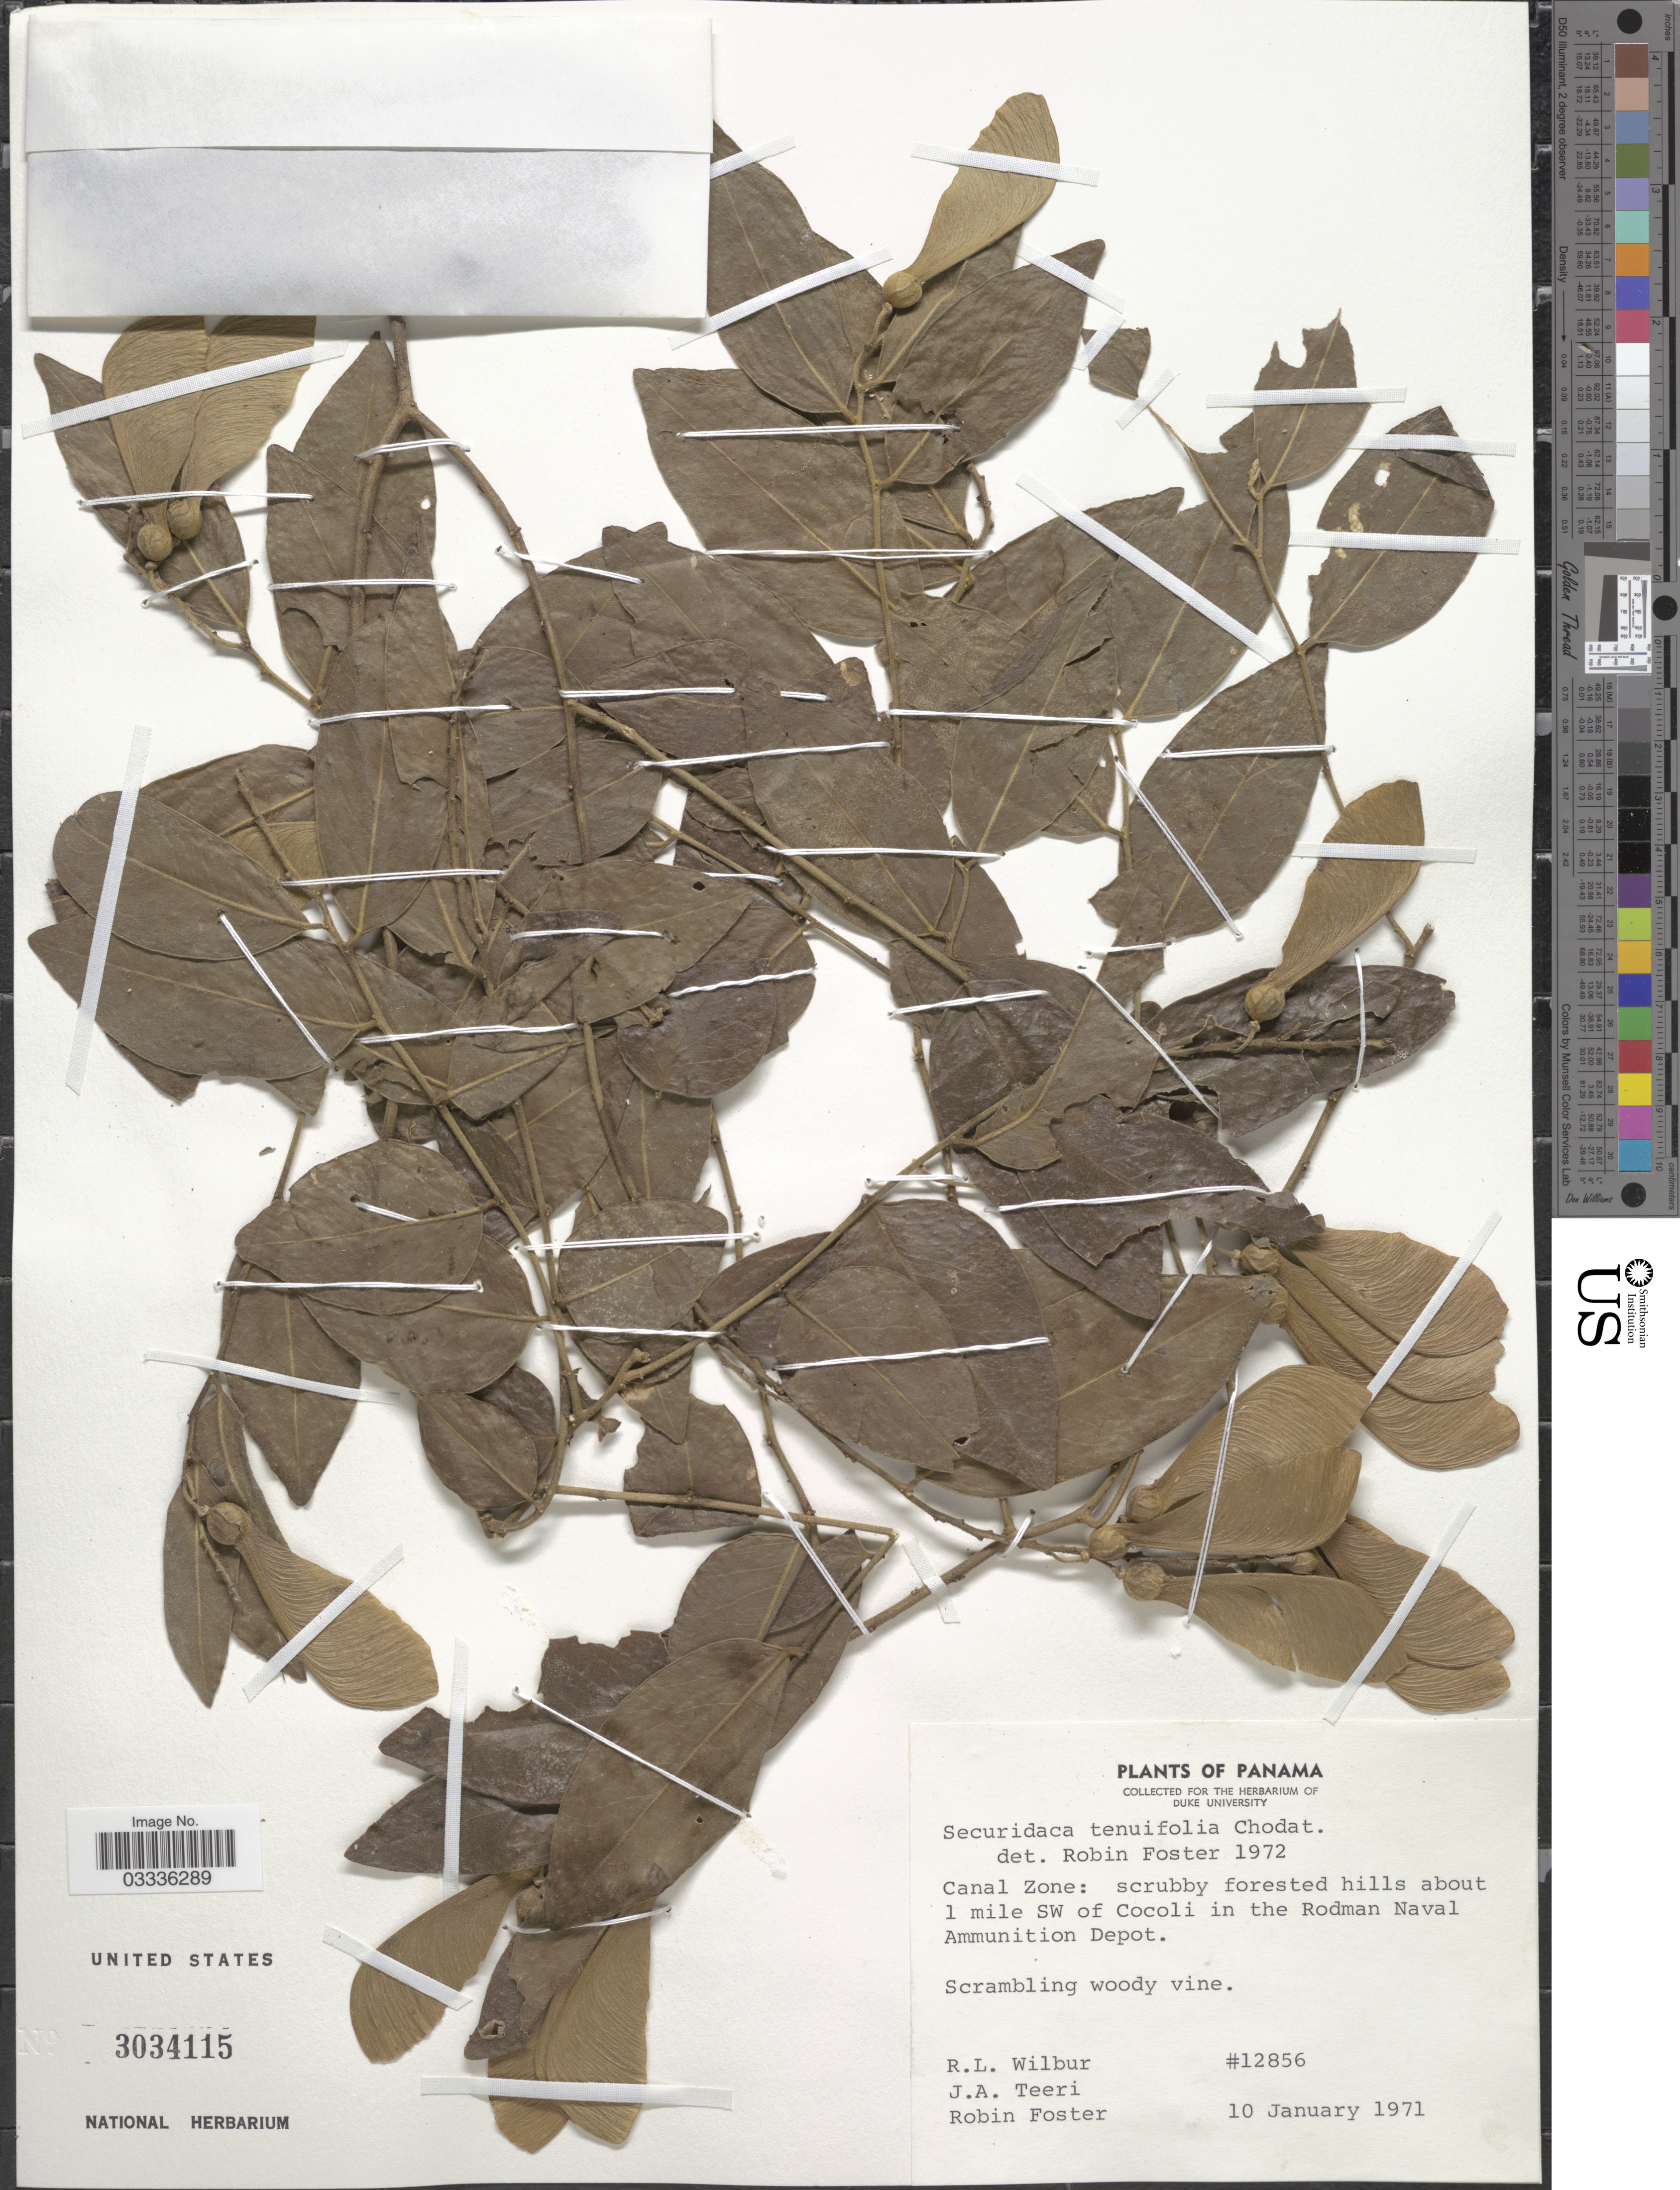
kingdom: Plantae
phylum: Tracheophyta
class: Magnoliopsida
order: Fabales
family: Polygalaceae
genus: Securidaca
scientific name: Securidaca tenuifolia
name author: Chodat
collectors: R. L. Wilbur, J. Teeri & R. B. Foster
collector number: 12856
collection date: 1971-01-10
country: Panama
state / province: Panamá Oeste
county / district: Canal Zone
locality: Scrubby forested hills about 1 mile SW of Cocoli in the Rodman Naval Ammunition Depot.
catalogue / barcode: US 3034115